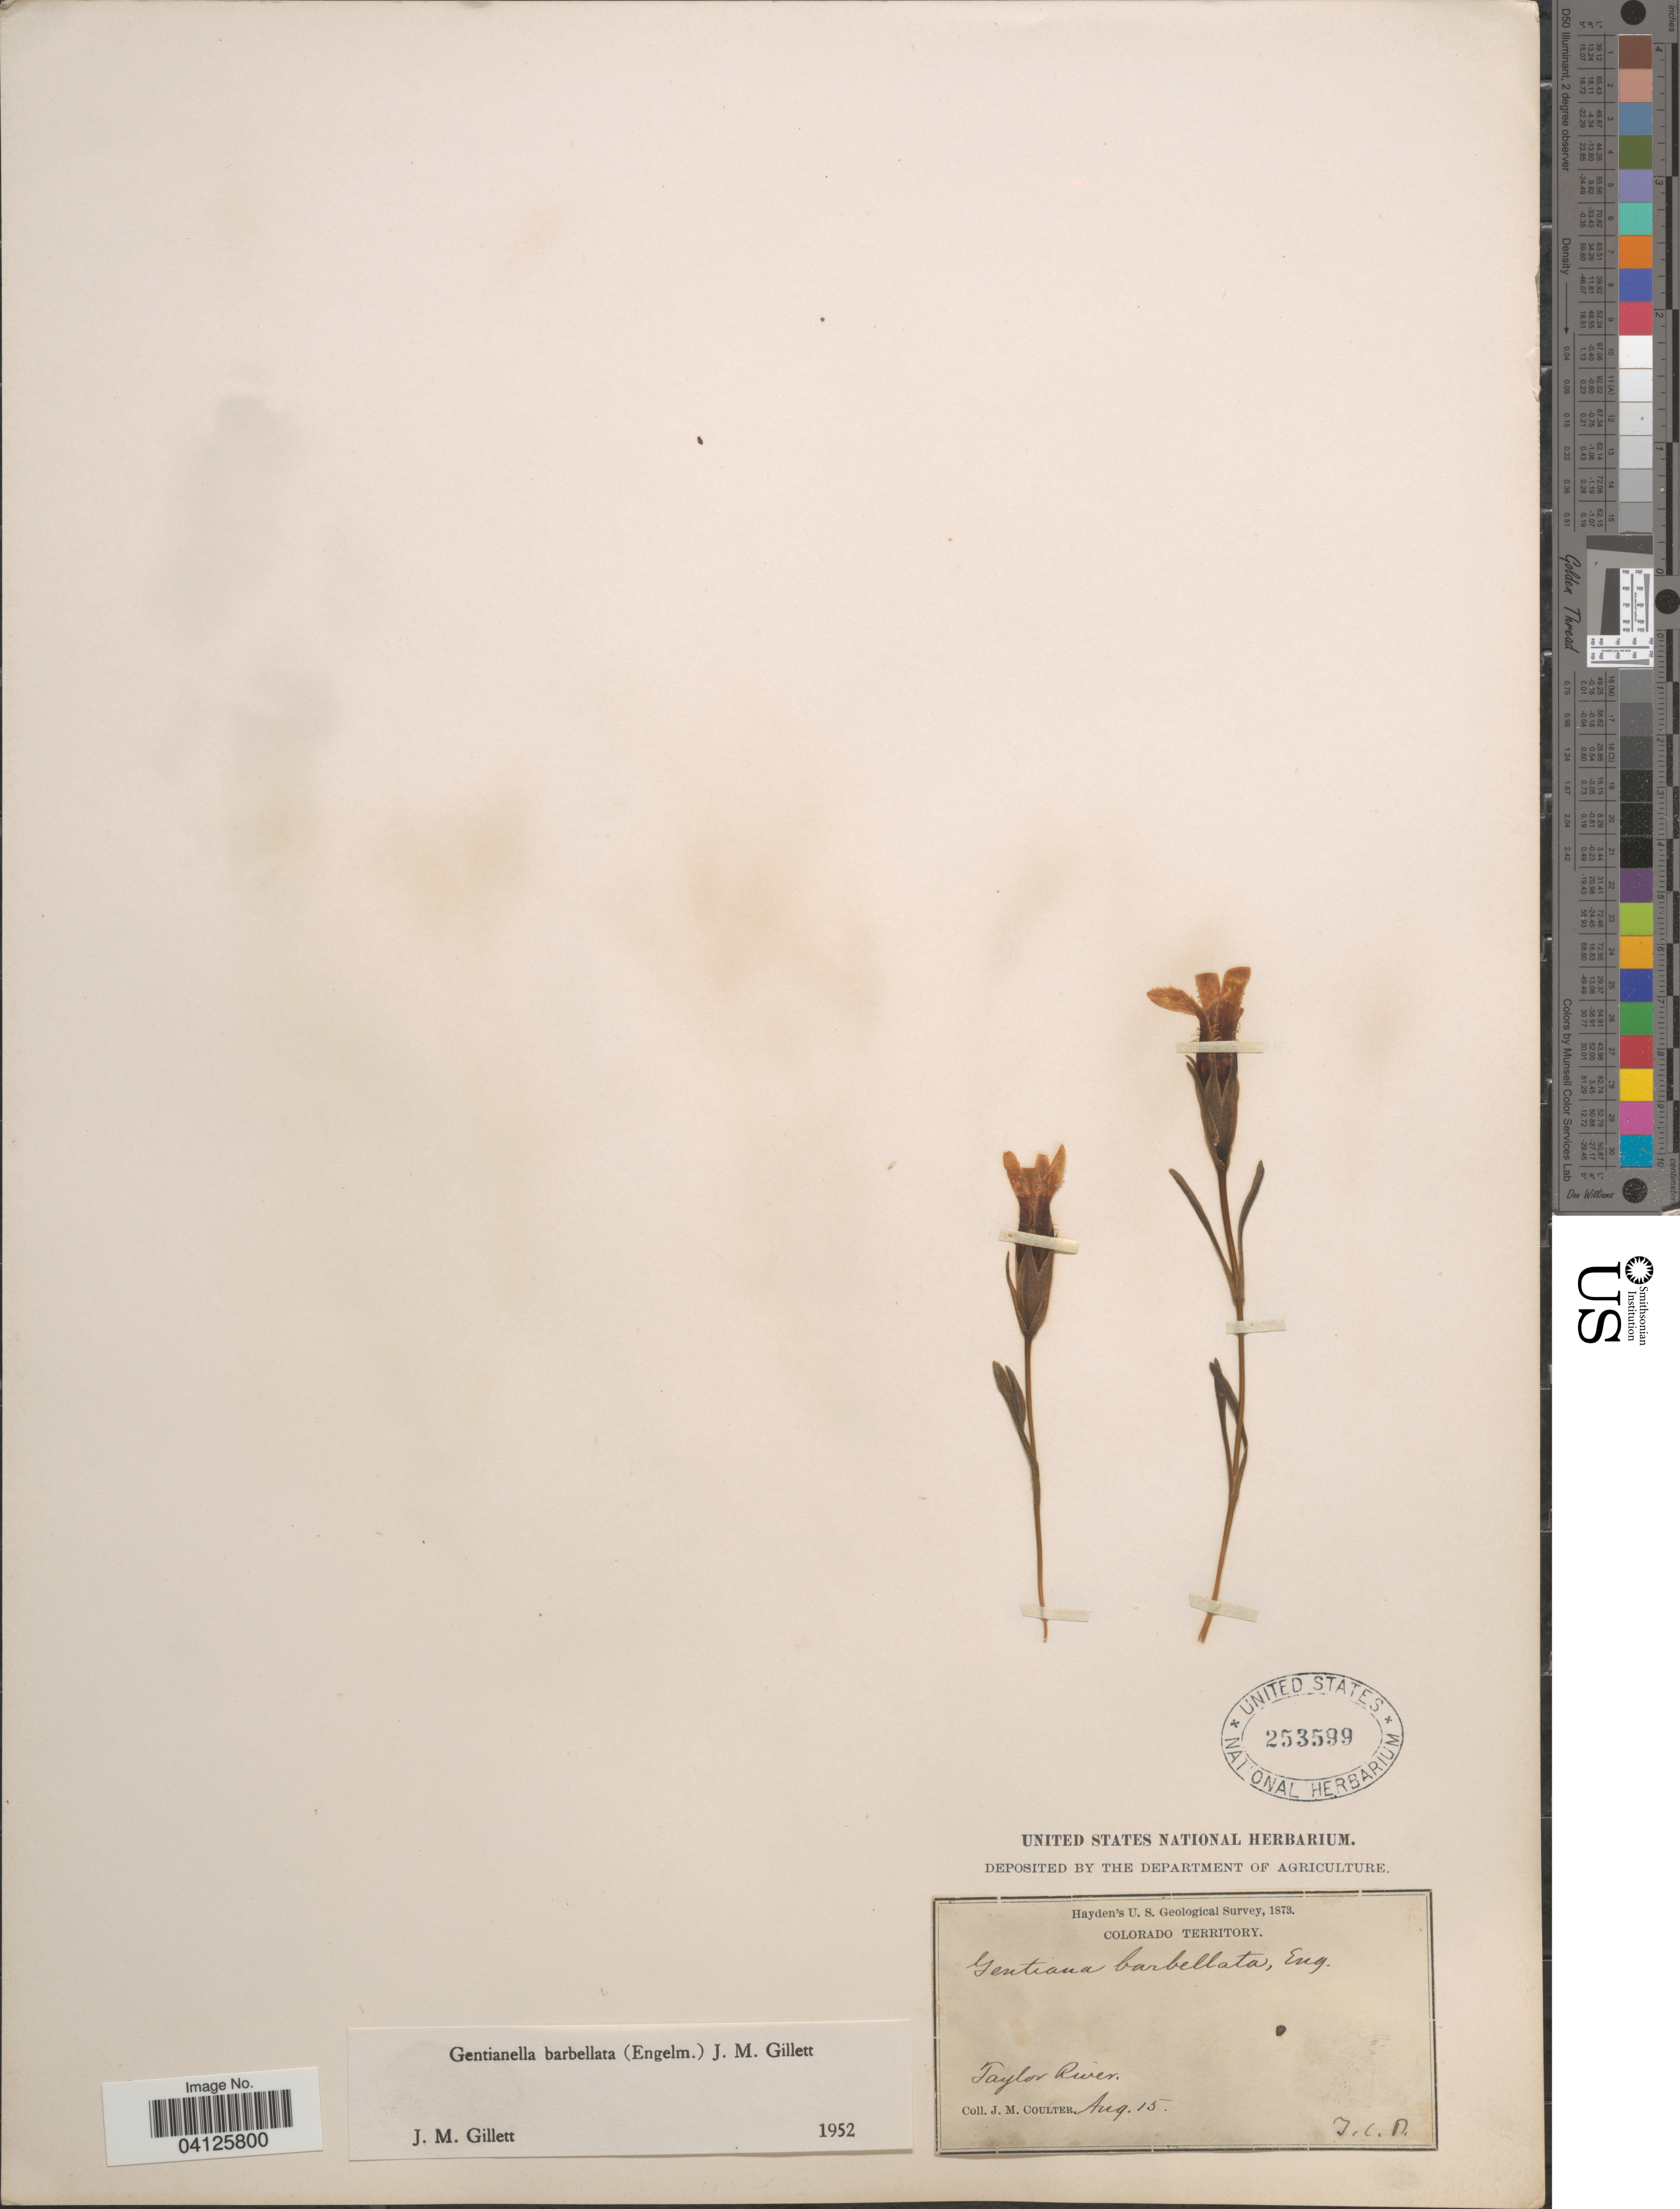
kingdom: Plantae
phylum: Tracheophyta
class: Magnoliopsida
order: Gentianales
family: Gentianaceae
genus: Gentianella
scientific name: Gentianella barbellata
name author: (Engelm.) J.M. Gillett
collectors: J. M. Coulter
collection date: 1873-08-15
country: United States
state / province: Colorado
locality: Hayden's U.S. Geological Survey, 1873. Colorado Territory. Taylor River.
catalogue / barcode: US 253599